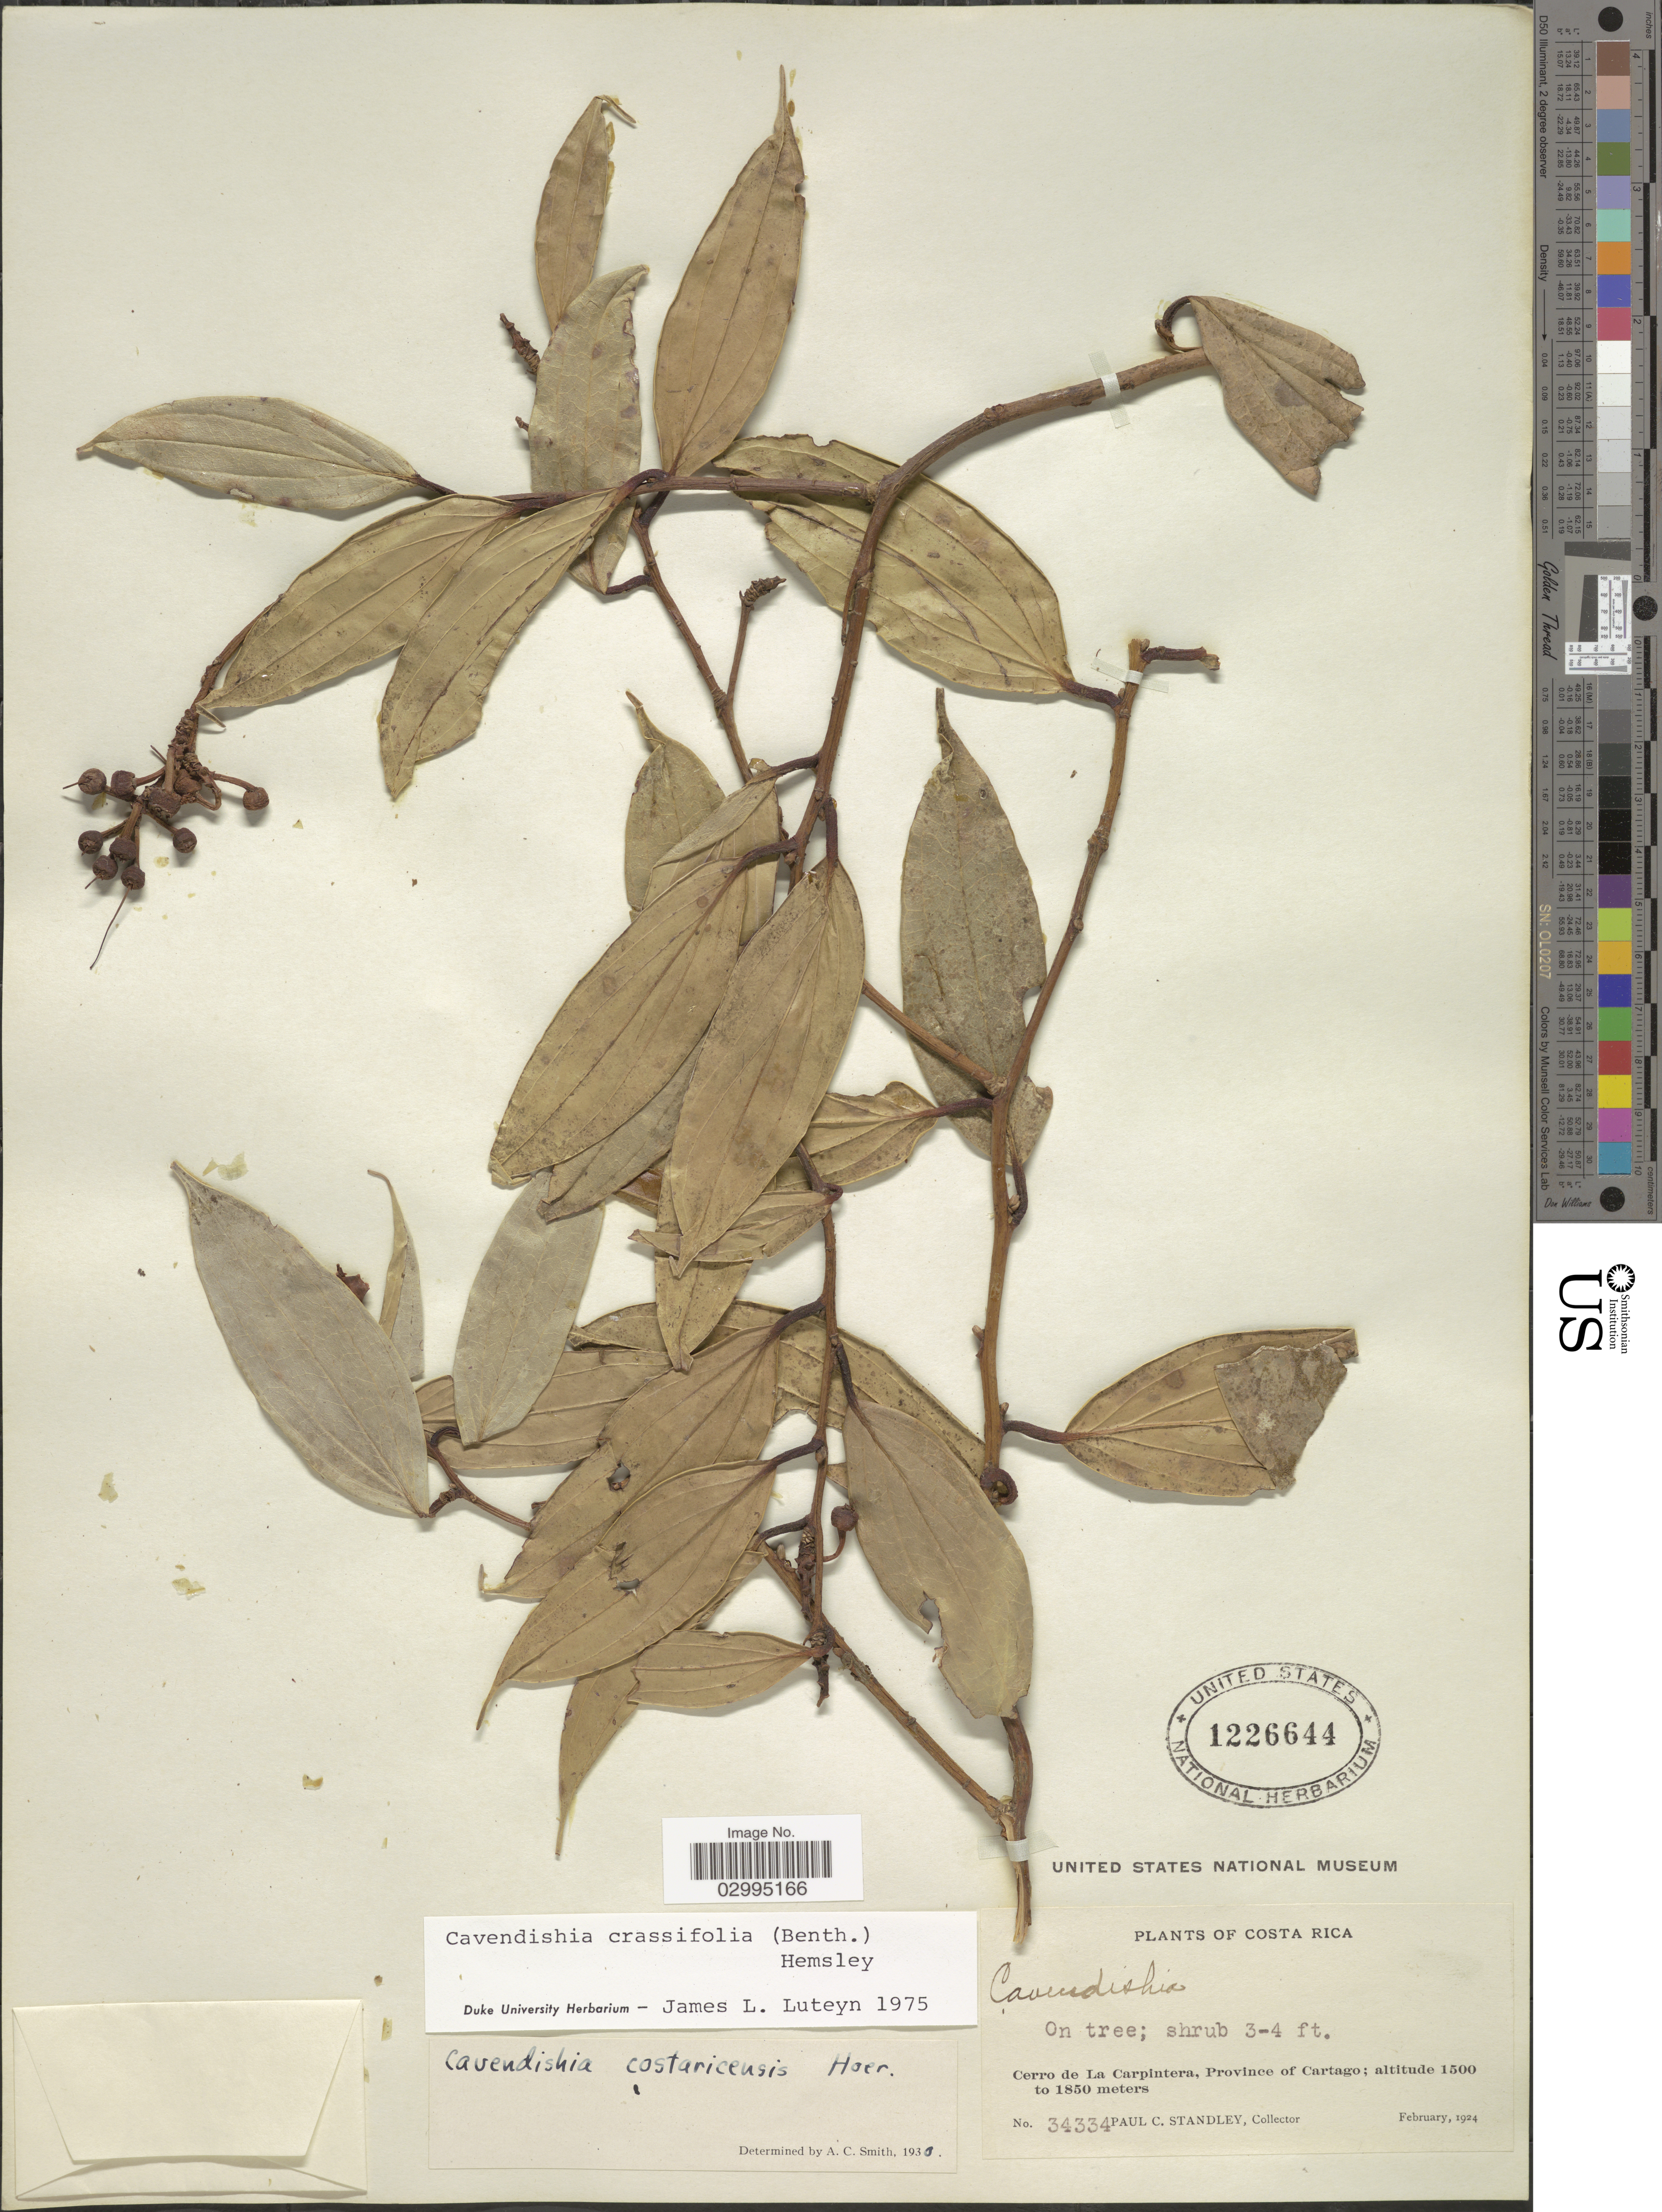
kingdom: Plantae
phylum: Tracheophyta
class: Magnoliopsida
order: Ericales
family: Ericaceae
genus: Cavendishia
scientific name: Cavendishia crassifolia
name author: (Benth.) Hemsl.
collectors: P. C. Standley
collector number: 34334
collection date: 1924-02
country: Costa Rica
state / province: Cartago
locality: Cerro de La Carpintera, Province of Cartago.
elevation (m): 1500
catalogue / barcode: US 1226644